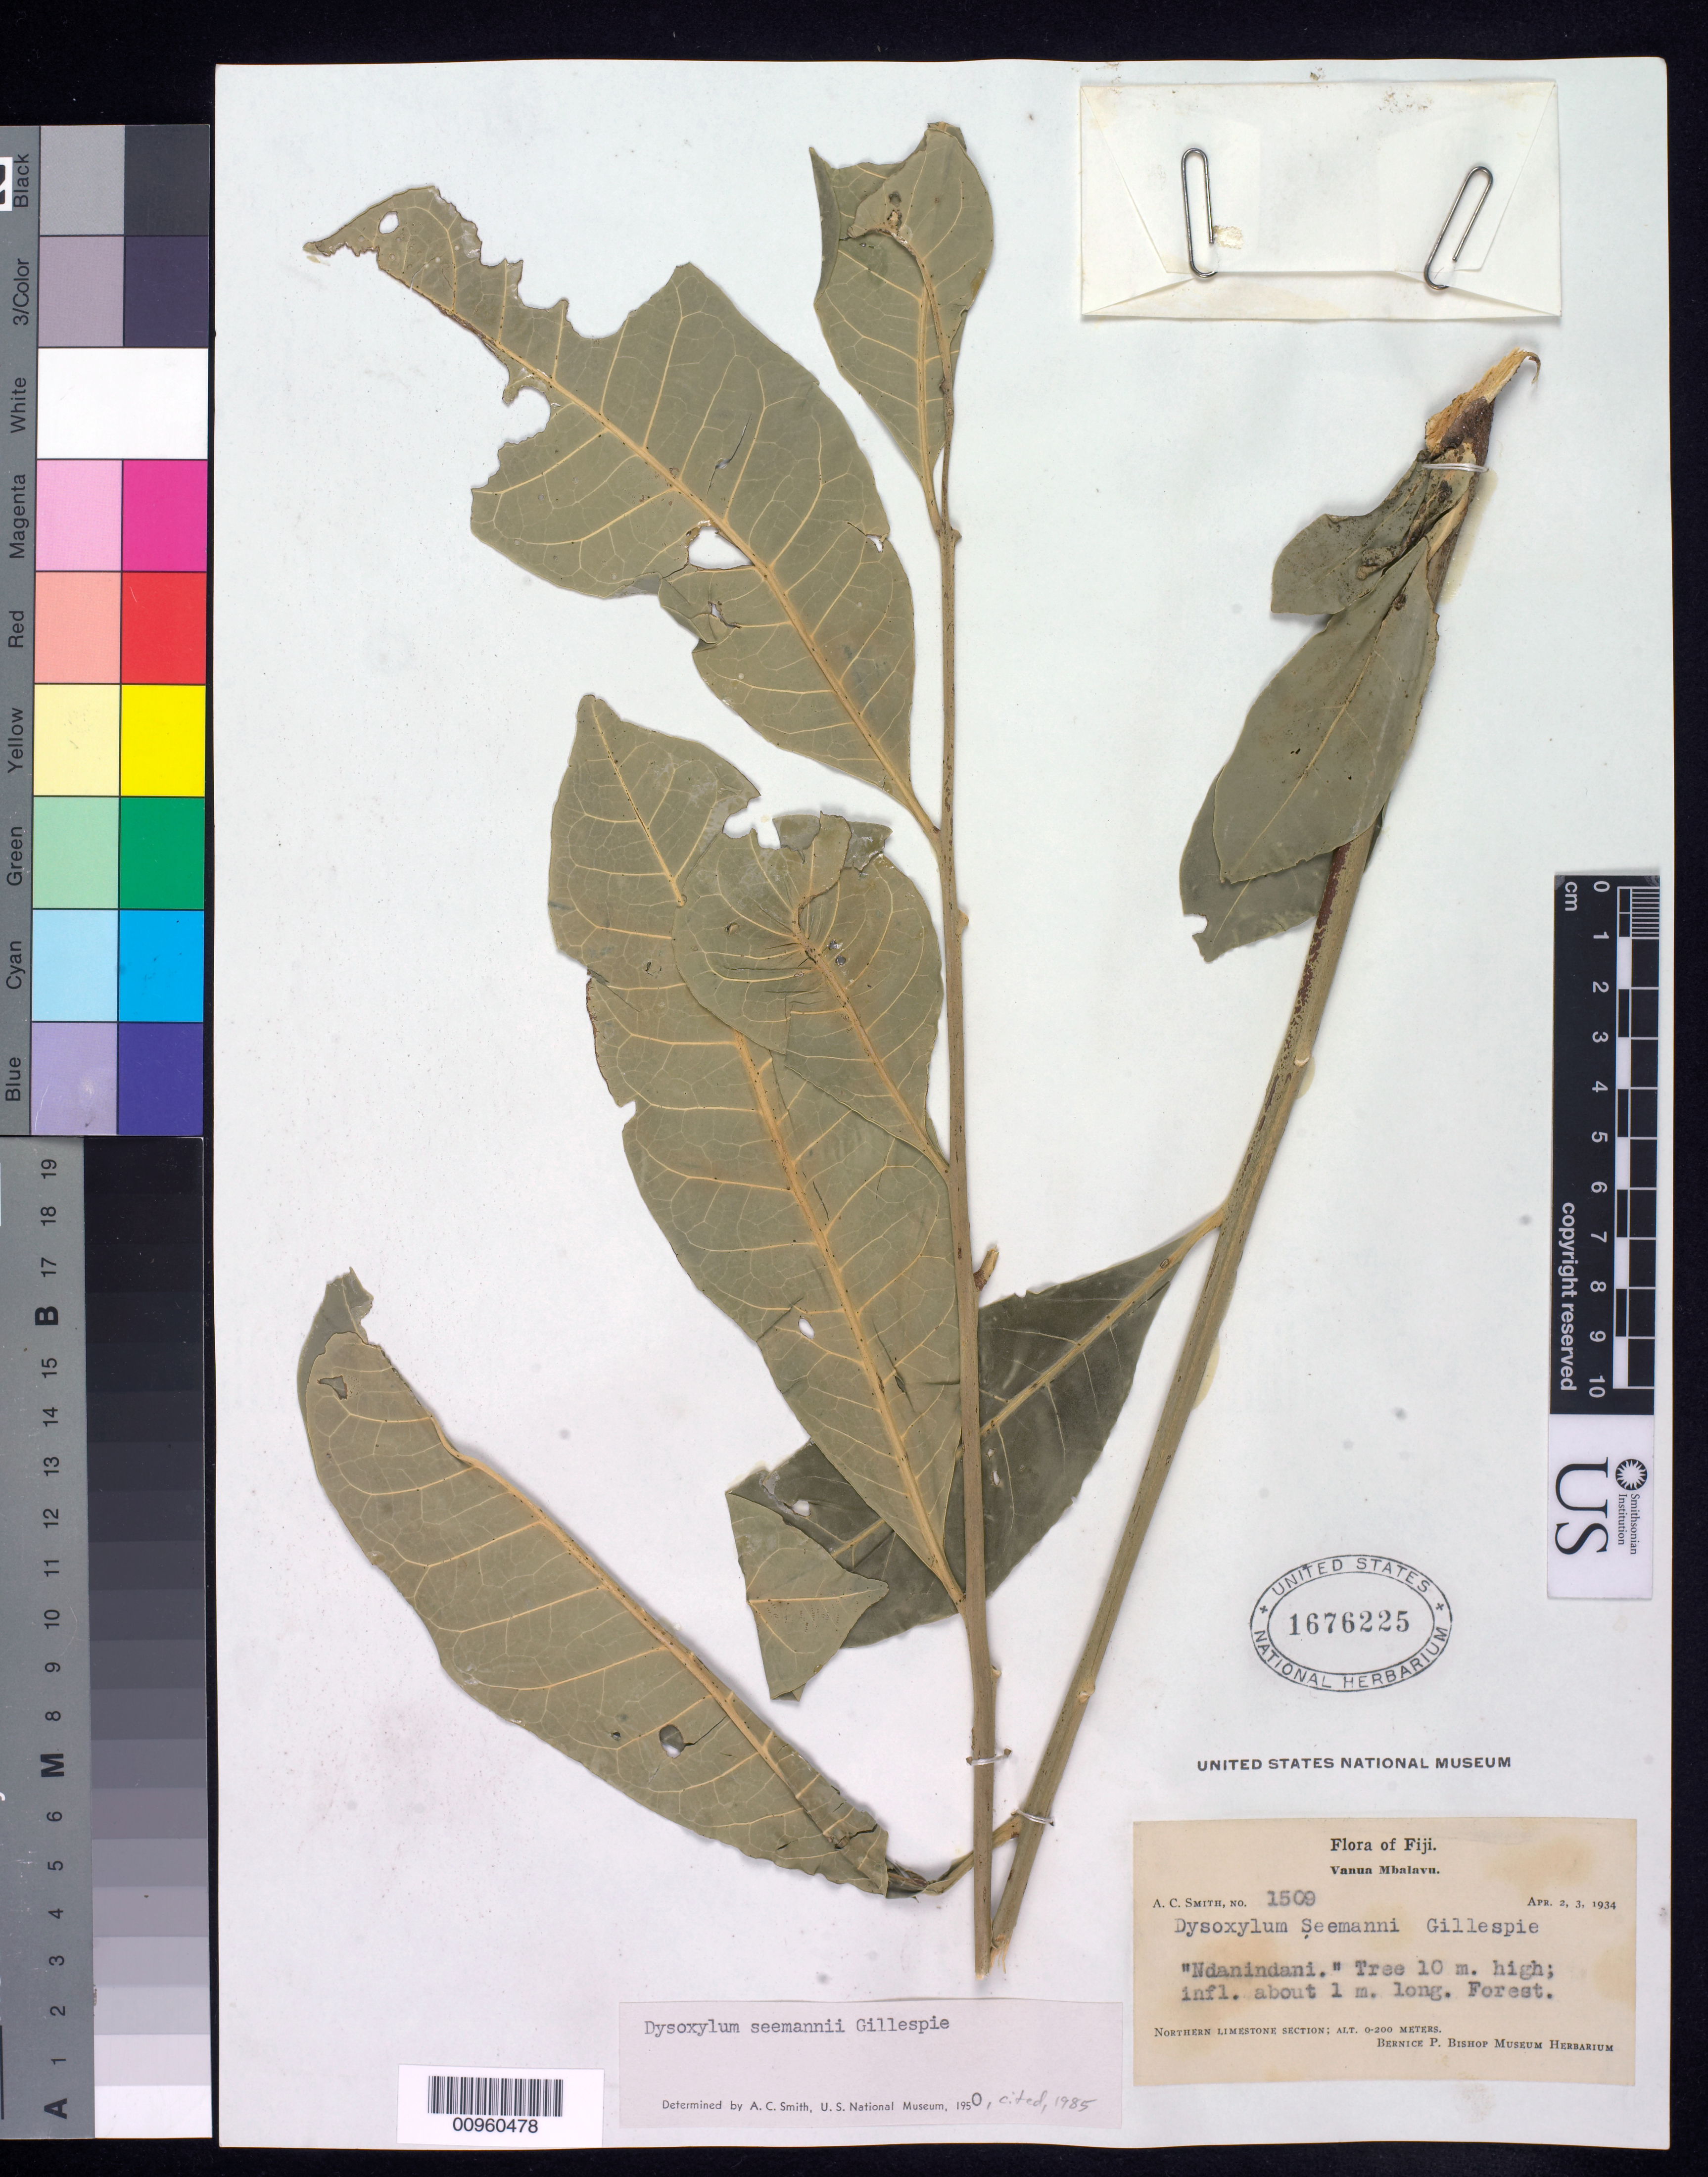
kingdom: Plantae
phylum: Tracheophyta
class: Magnoliopsida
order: Sapindales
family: Meliaceae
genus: Didymocheton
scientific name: Didymocheton multijugus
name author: (Seem.) Harms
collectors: C. A. Smith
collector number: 1509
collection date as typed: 02 Apr 1934 to 03 Apr 1934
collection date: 1934-04-02/1934-04-03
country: Fiji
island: Vanua Balavu [Mbalavu]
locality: Northern limestone section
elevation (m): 0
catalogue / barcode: US 1676225